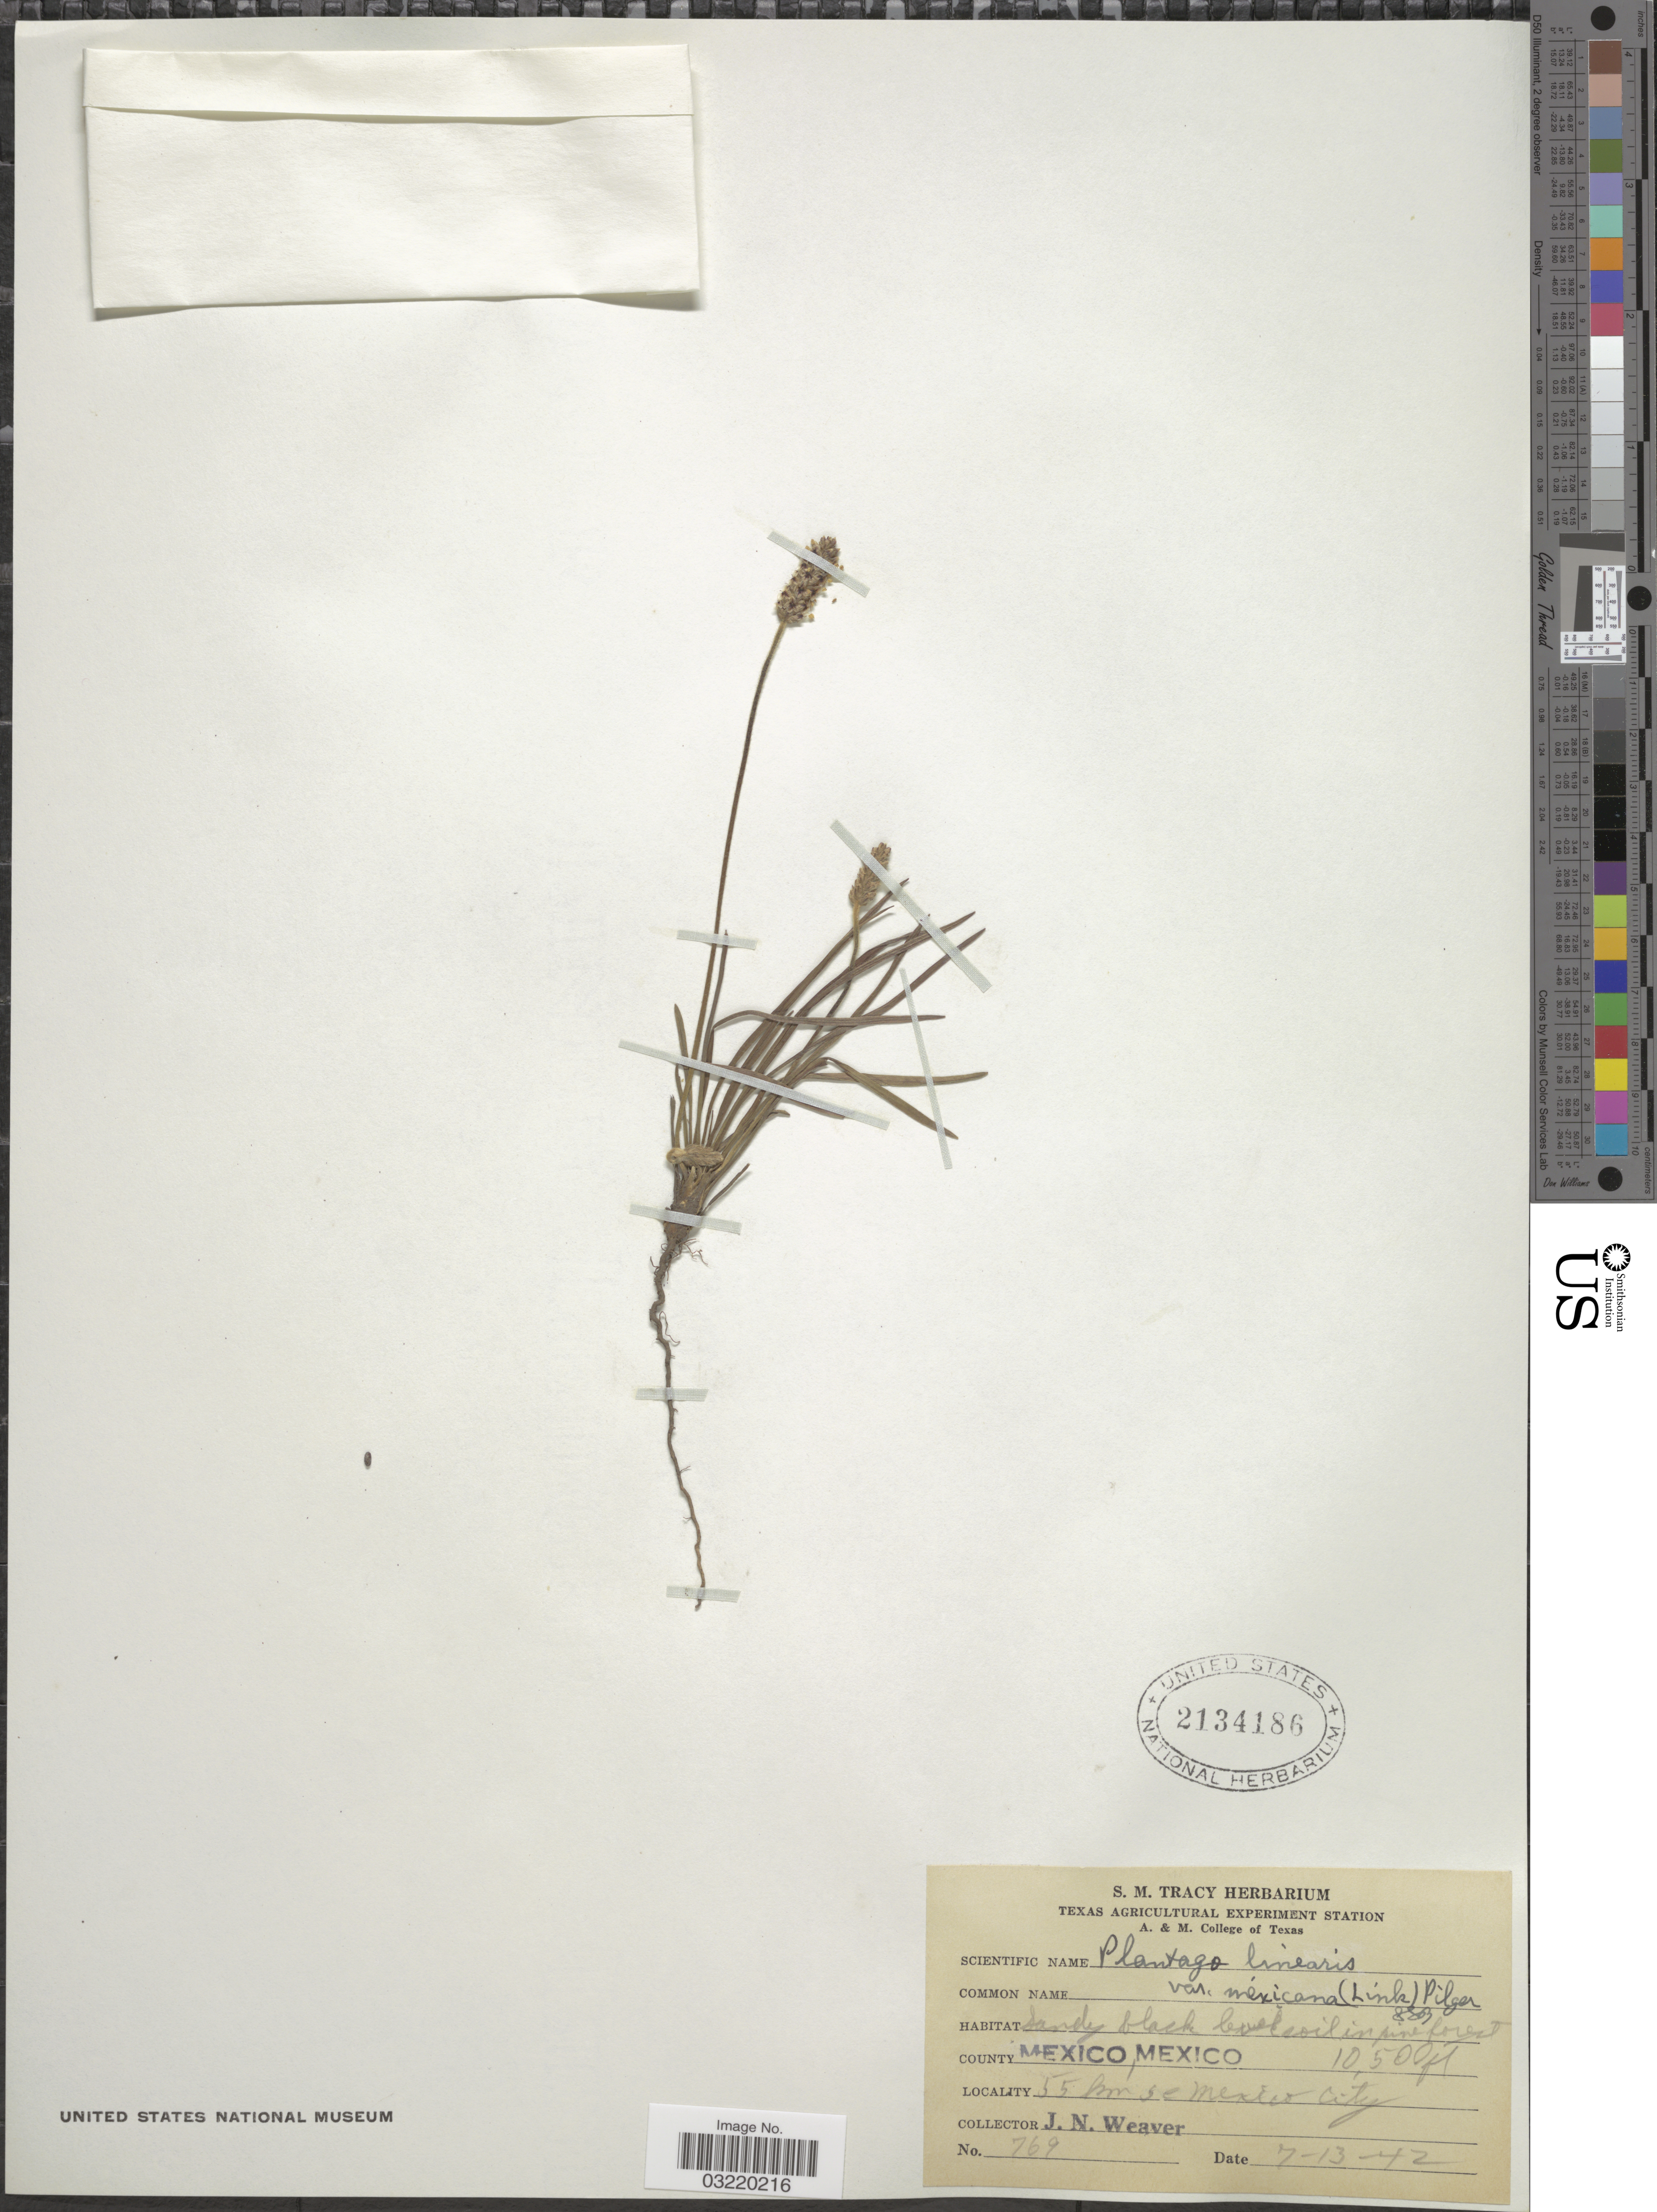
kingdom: Plantae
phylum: Tracheophyta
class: Magnoliopsida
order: Lamiales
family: Plantaginaceae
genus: Plantago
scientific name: Plantago nivea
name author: Kunth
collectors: J. N. Weaver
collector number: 769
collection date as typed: Transcribed d/m/y: 13/7/42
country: Mexico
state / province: México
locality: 55 km se Mexico City.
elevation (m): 3200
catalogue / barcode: US 2134186